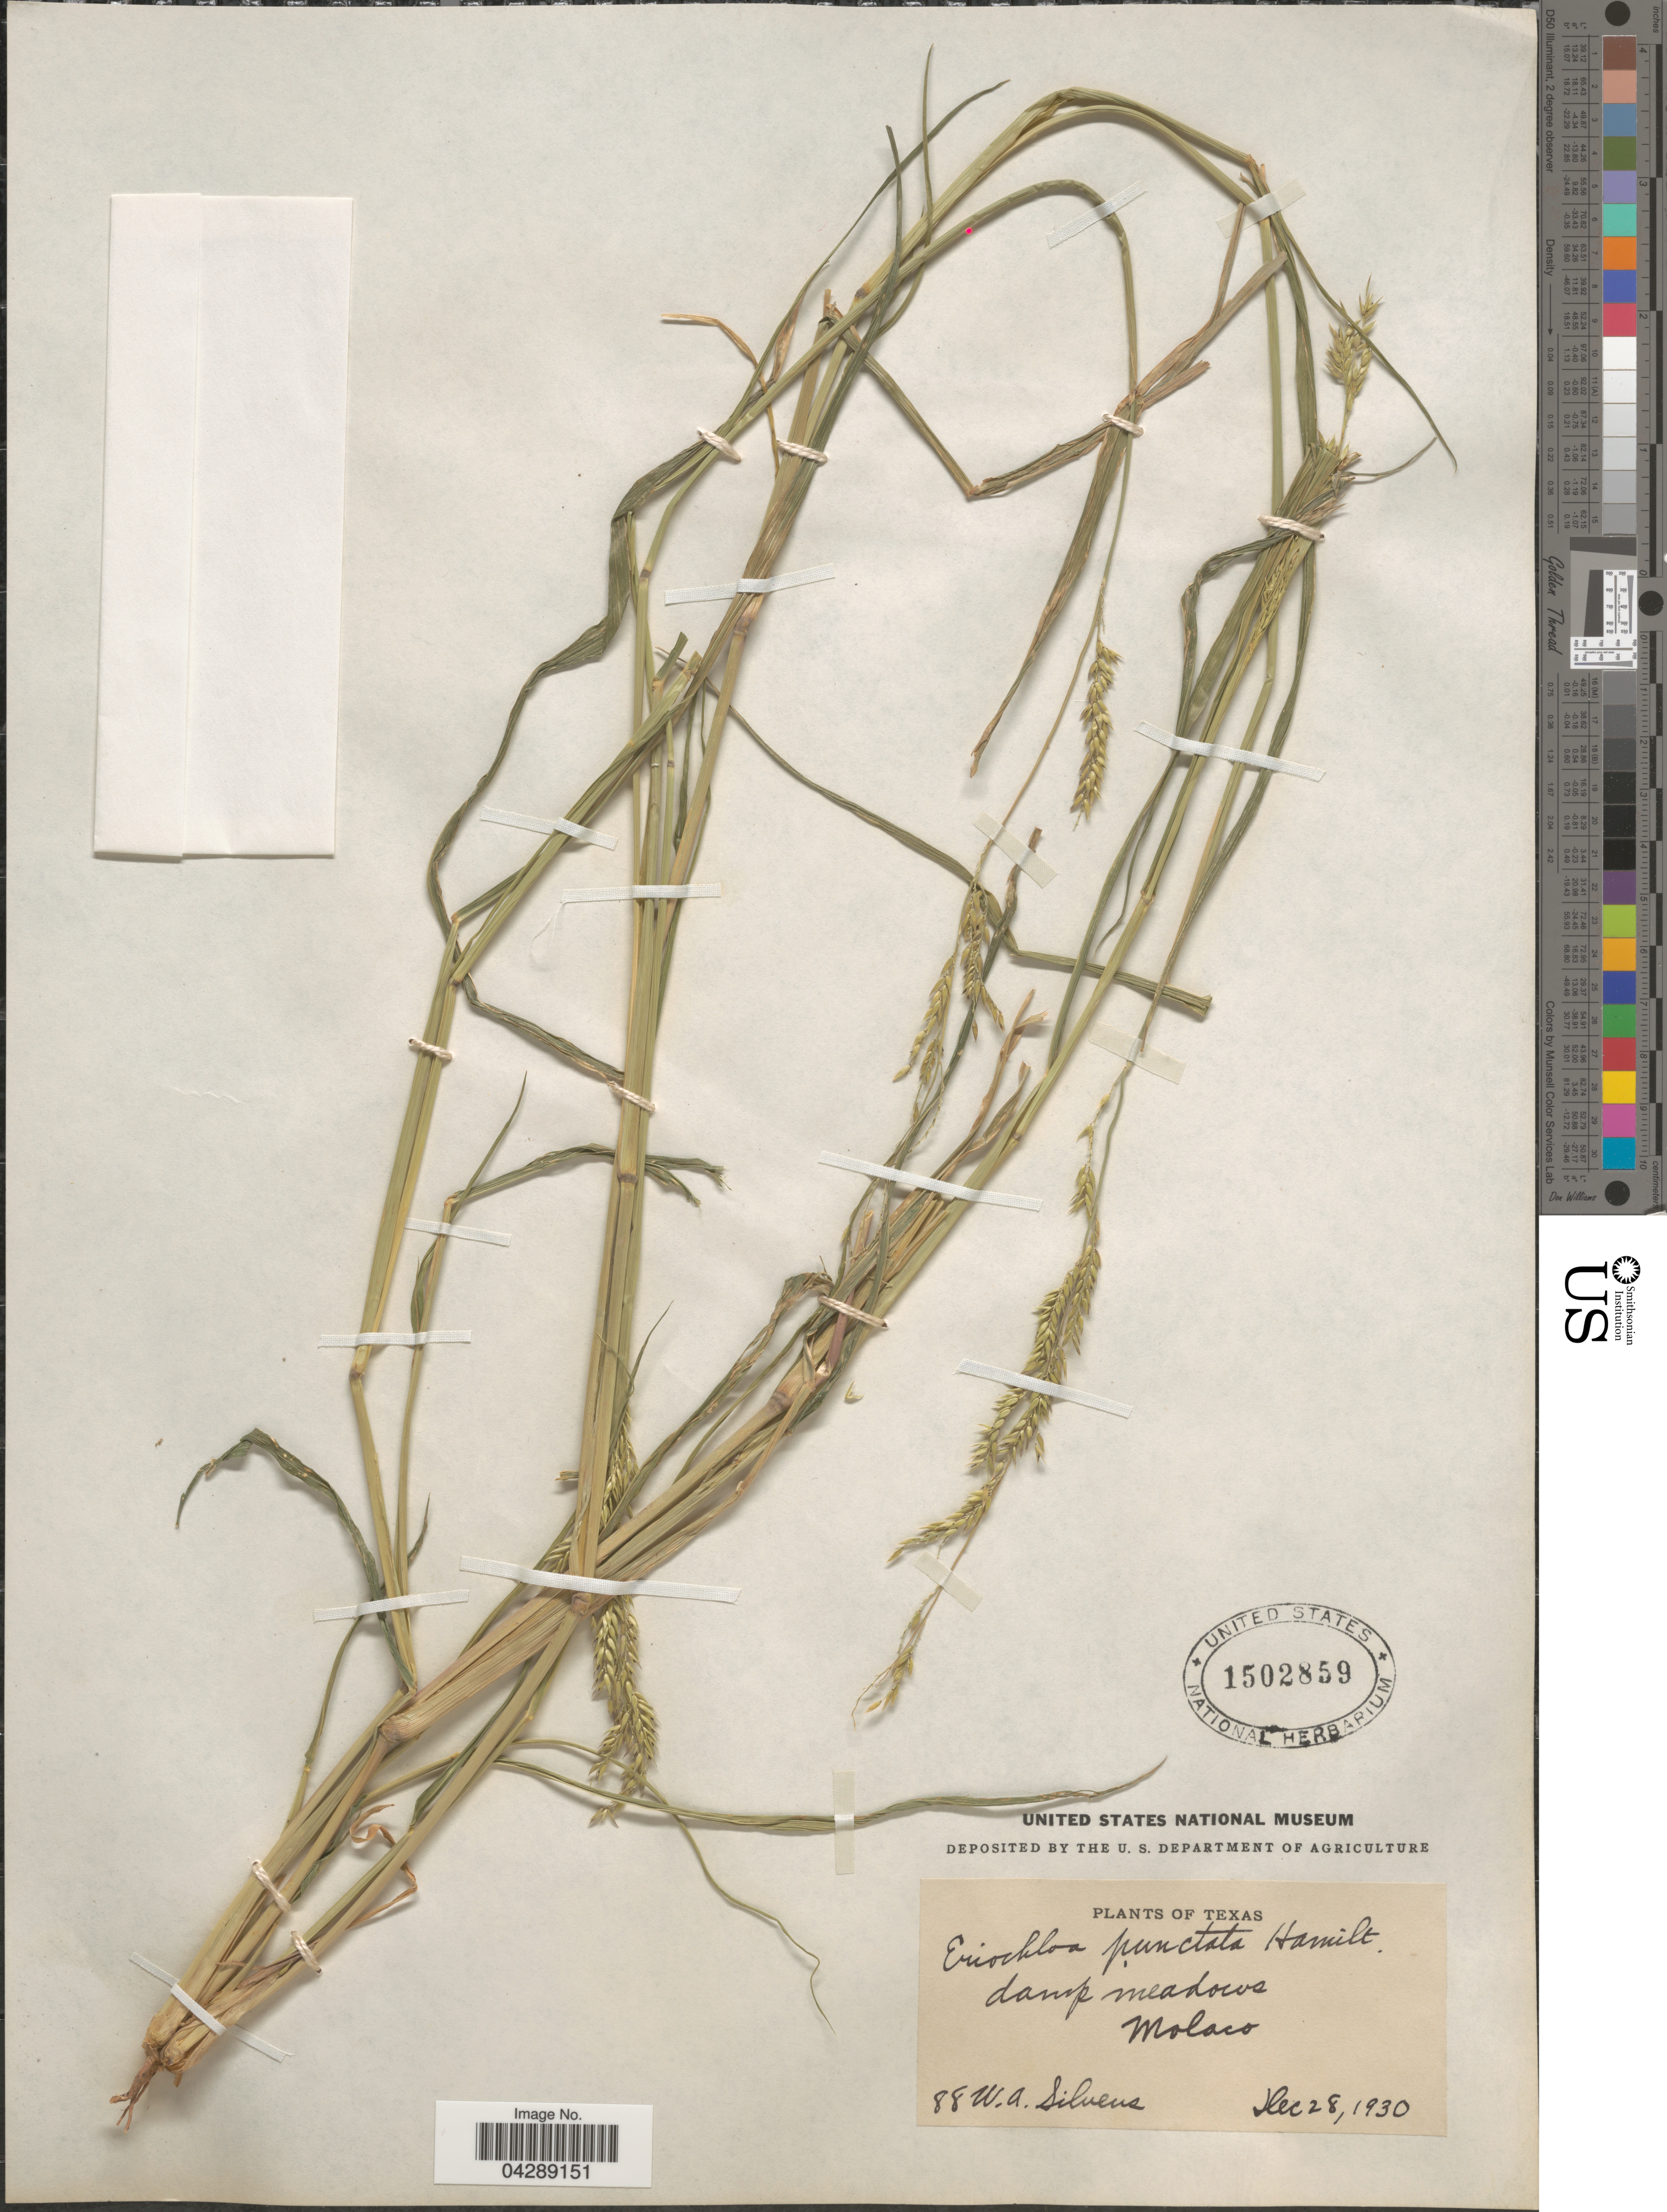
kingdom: Plantae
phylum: Tracheophyta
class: Liliopsida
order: Poales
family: Poaceae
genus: Eriochloa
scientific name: Eriochloa punctata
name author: (L.) Desv. ex Ham.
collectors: W. Silveus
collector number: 88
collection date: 1930-12-28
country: United States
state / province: Texas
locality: Damp meadows, Molaco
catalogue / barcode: US 1502859